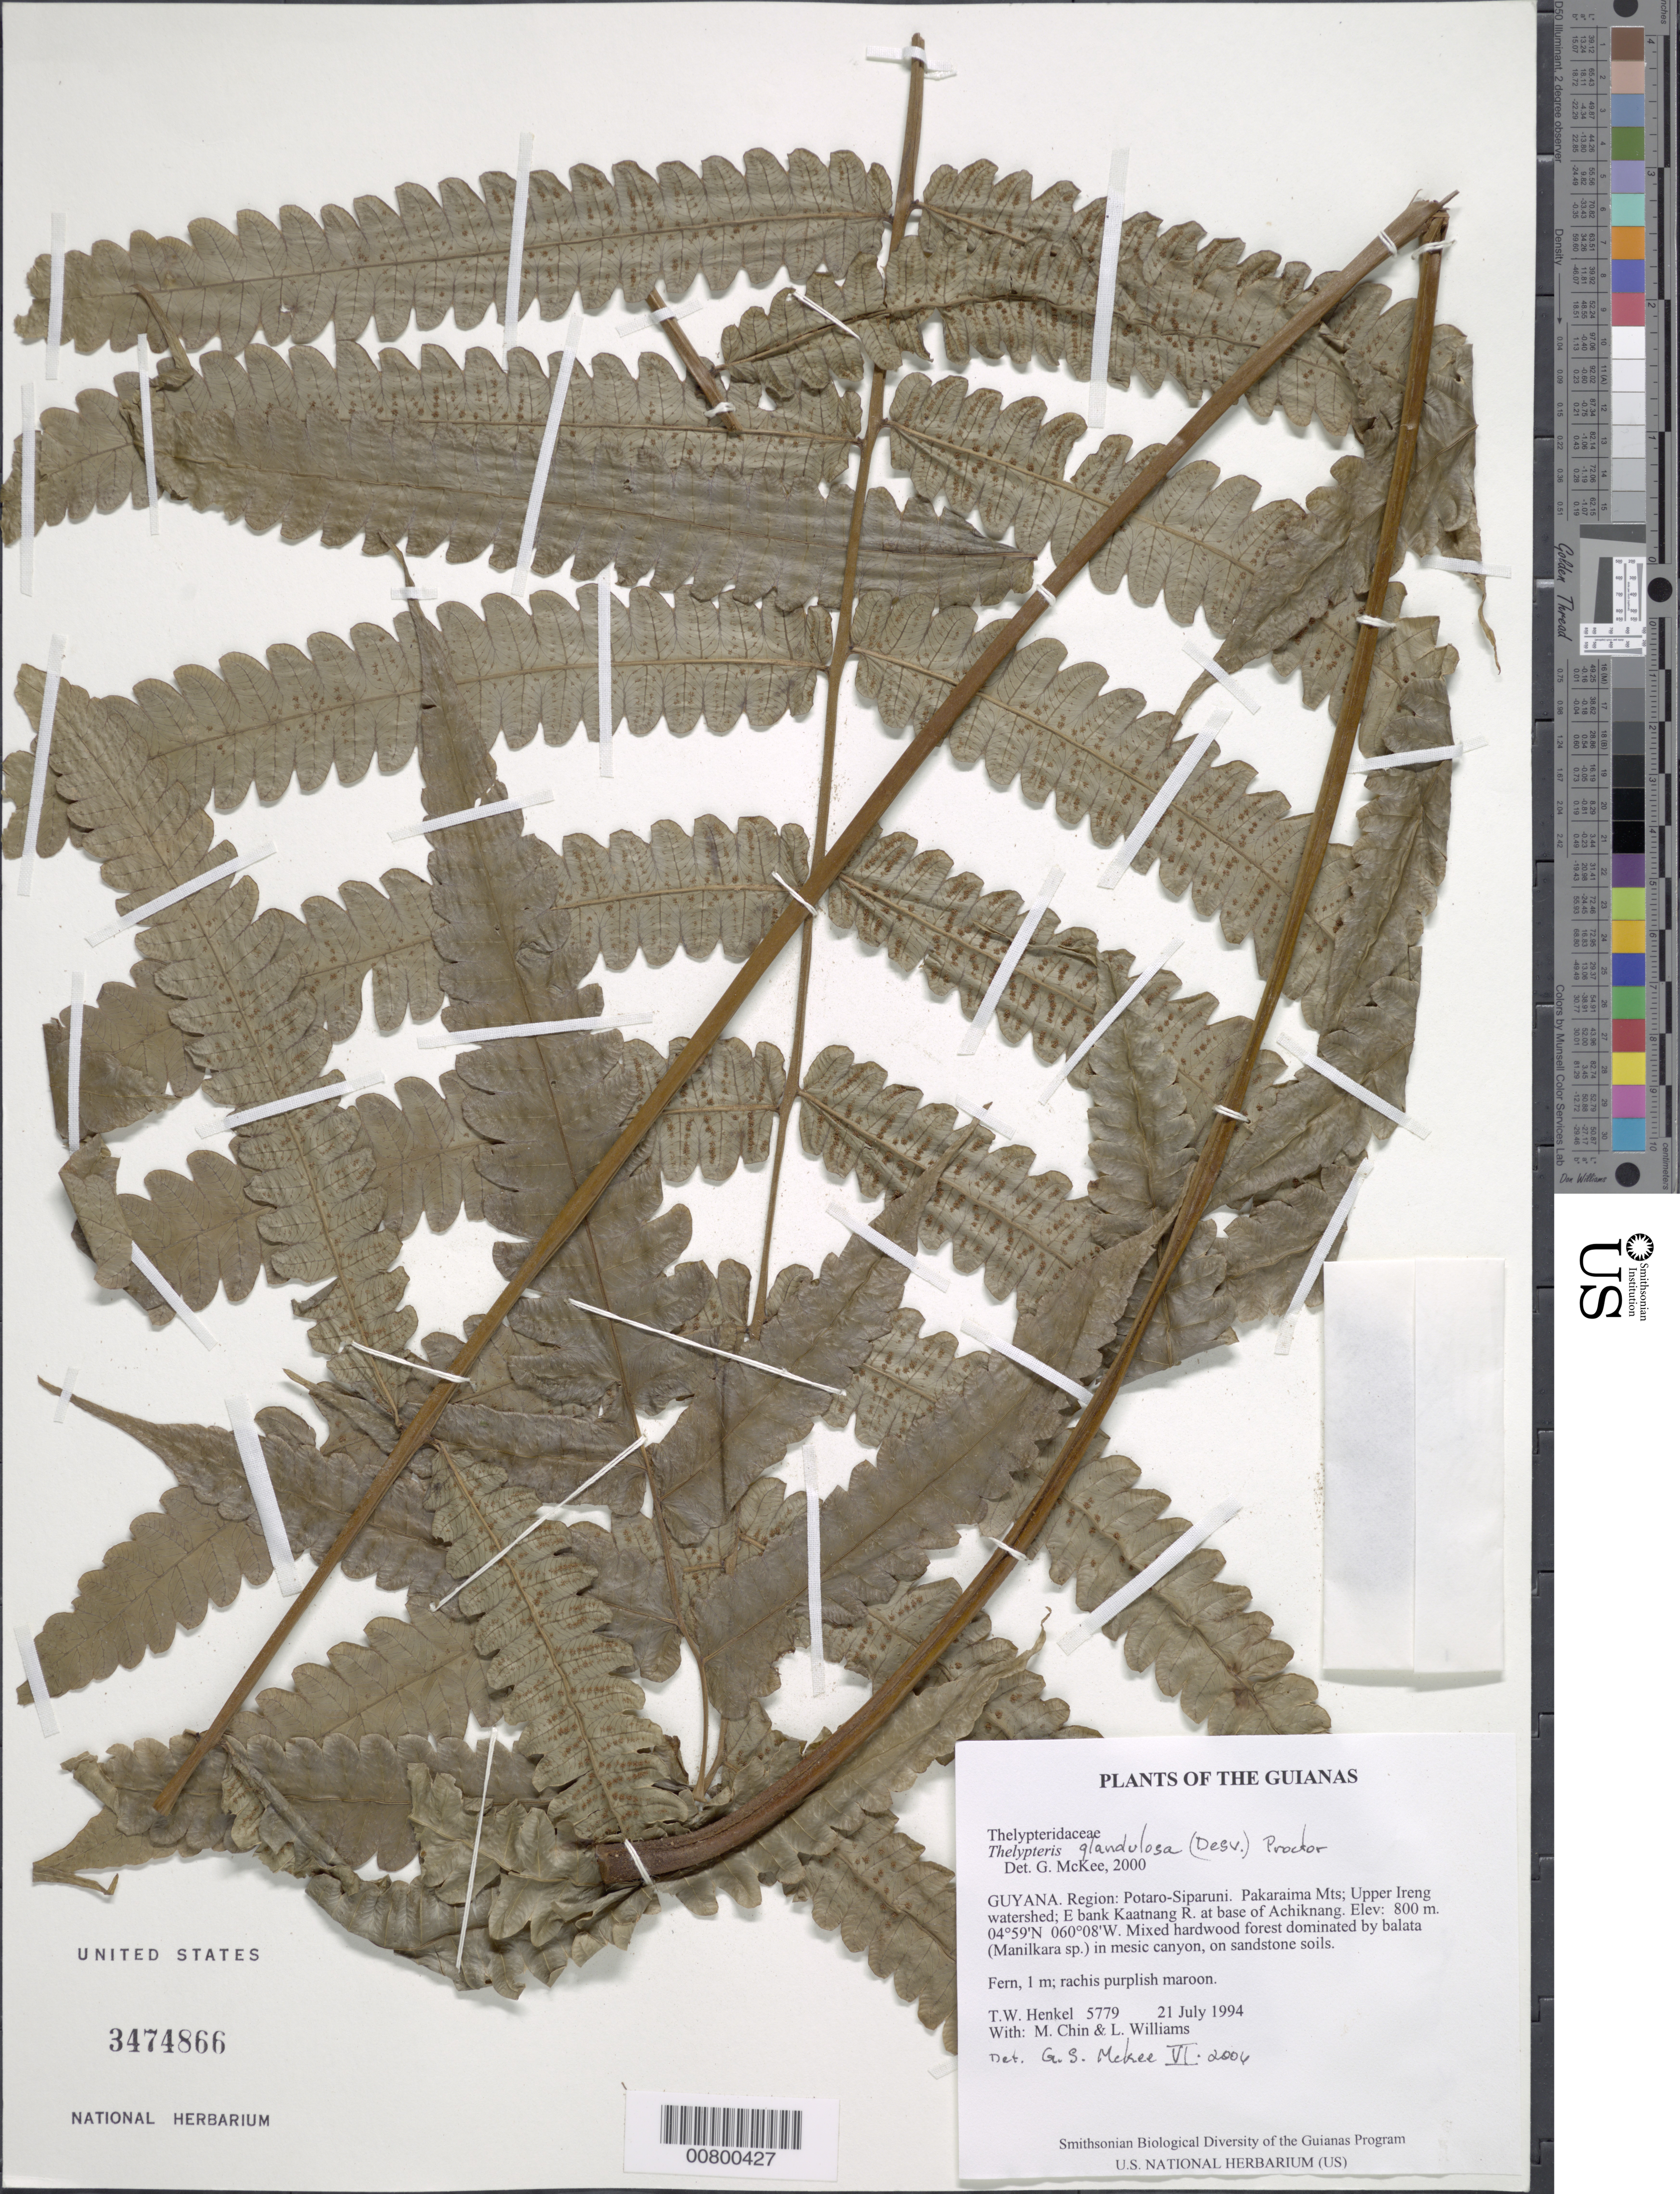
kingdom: Plantae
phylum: Tracheophyta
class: Polypodiopsida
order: Polypodiales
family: Thelypteridaceae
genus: Steiropteris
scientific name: Steiropteris glandulosa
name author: (Hook. f.) Pic. Serm.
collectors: T. Henkel, M. Chin & L. Williams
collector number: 5779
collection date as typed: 21 July 1994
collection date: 1994-07-21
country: Guyana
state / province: Potaro-Siparuni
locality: Pakaraima Mts; Upper Ireng watershed; E bank Kaatnang R. at base of Achiknang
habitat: Mixed hardwood forest dominated by balata (Manilkara sp.) in mesic canyon, on sandstone soils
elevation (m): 800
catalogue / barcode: US 3474866